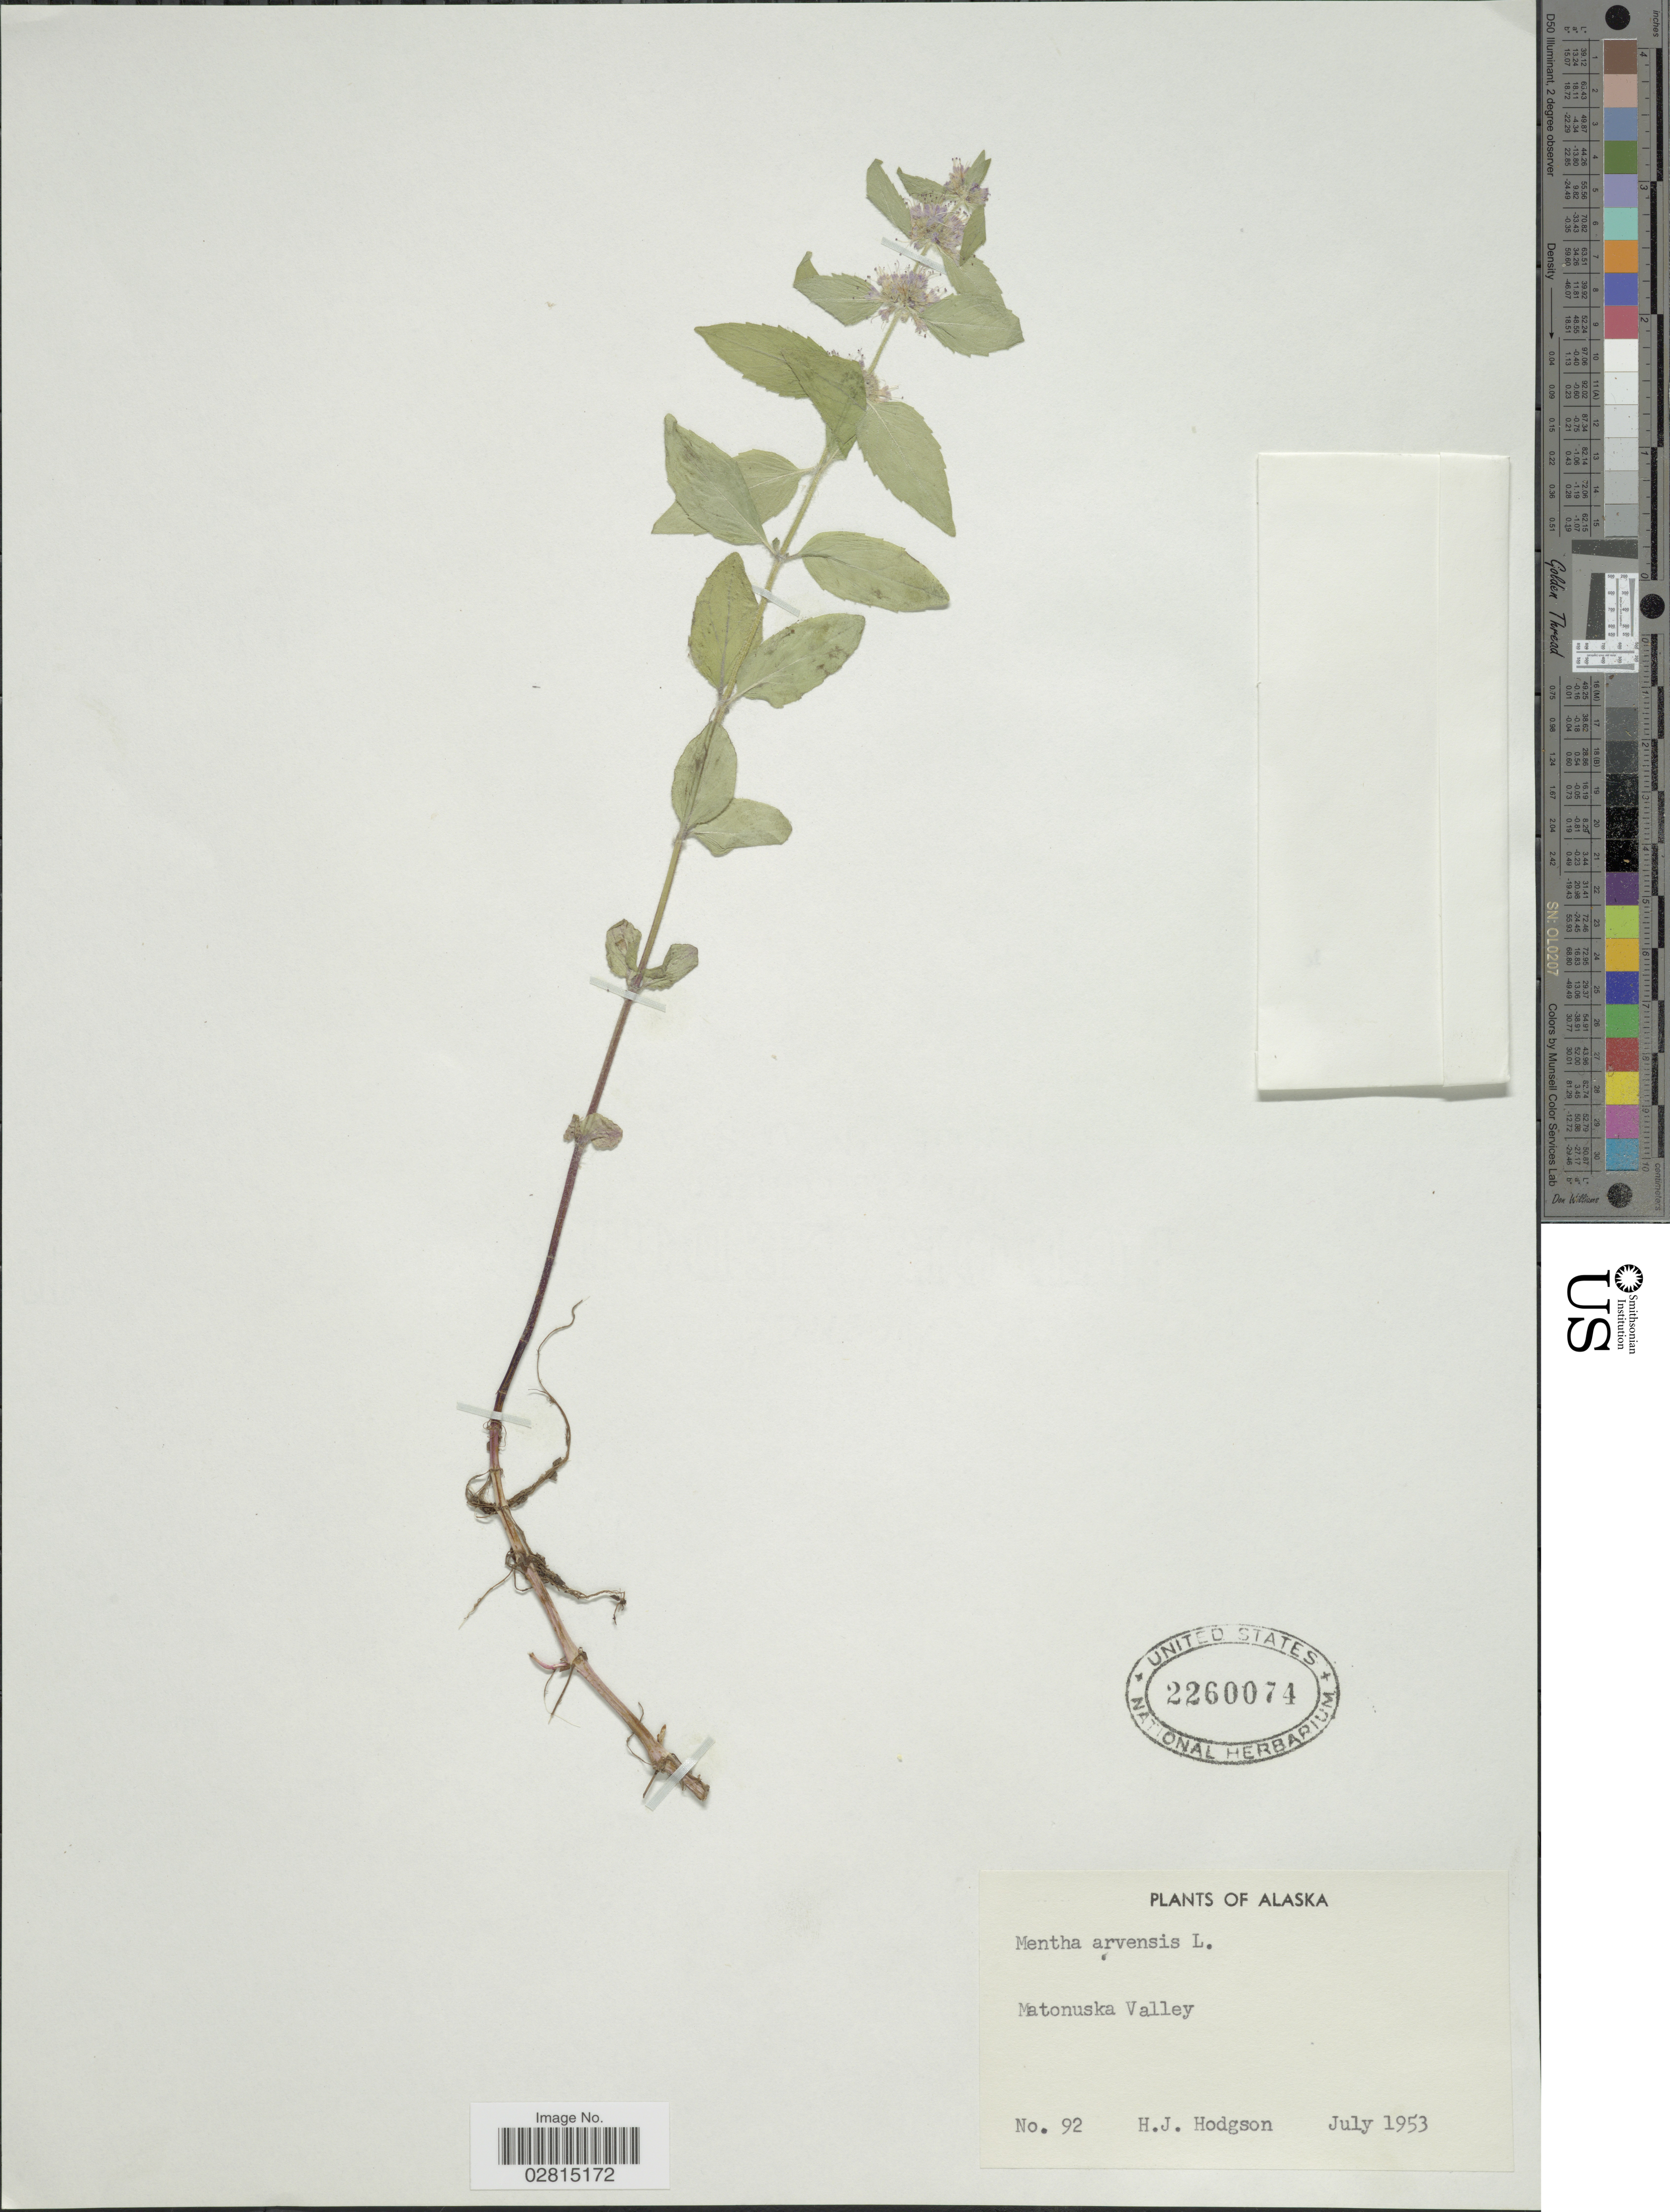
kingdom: Plantae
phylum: Tracheophyta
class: Magnoliopsida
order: Lamiales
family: Lamiaceae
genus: Mentha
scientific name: Mentha arvensis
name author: L.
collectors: H. J. Hodgson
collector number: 92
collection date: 1953-07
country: United States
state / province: Alaska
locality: Matonuska Valley.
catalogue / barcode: US 2260074